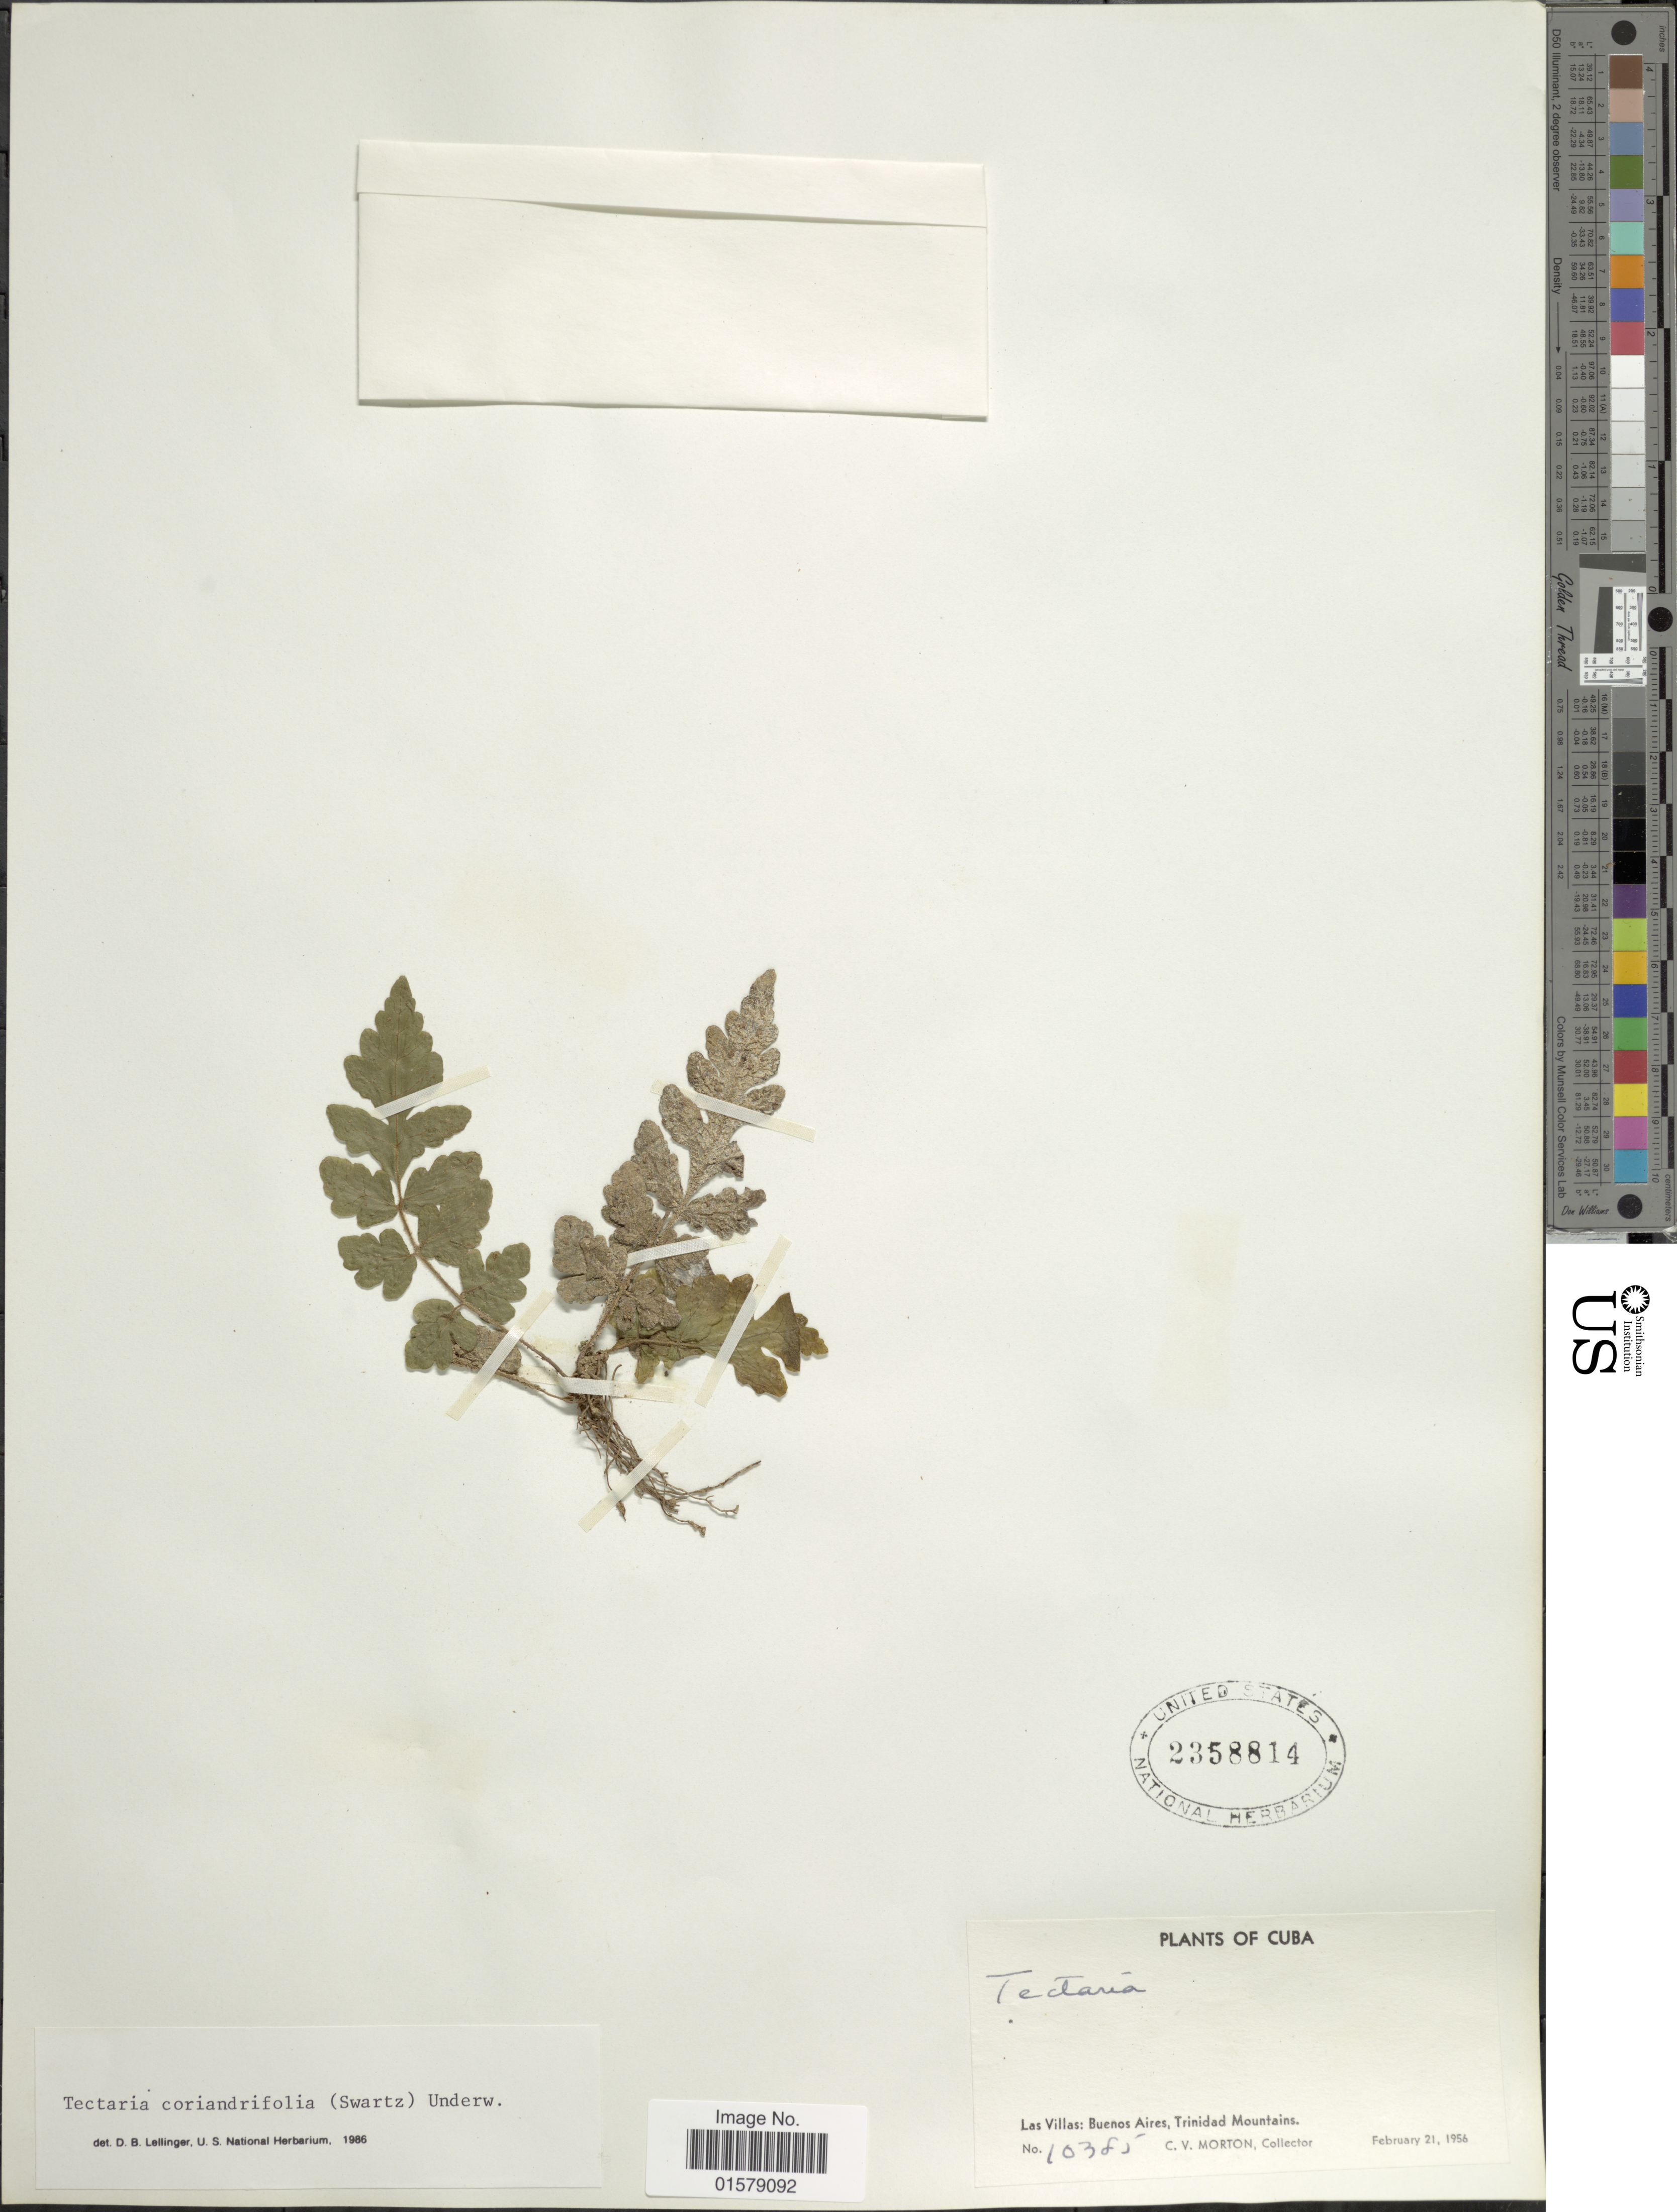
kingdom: Plantae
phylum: Tracheophyta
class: Polypodiopsida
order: Polypodiales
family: Tectariaceae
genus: Tectaria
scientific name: Tectaria coriandrifolia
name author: Underw.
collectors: C. V. Morton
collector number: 10385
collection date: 1956-02-21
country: Cuba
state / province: Las Villas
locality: Buenos Aires, Trinidad Mountains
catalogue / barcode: US 2358814